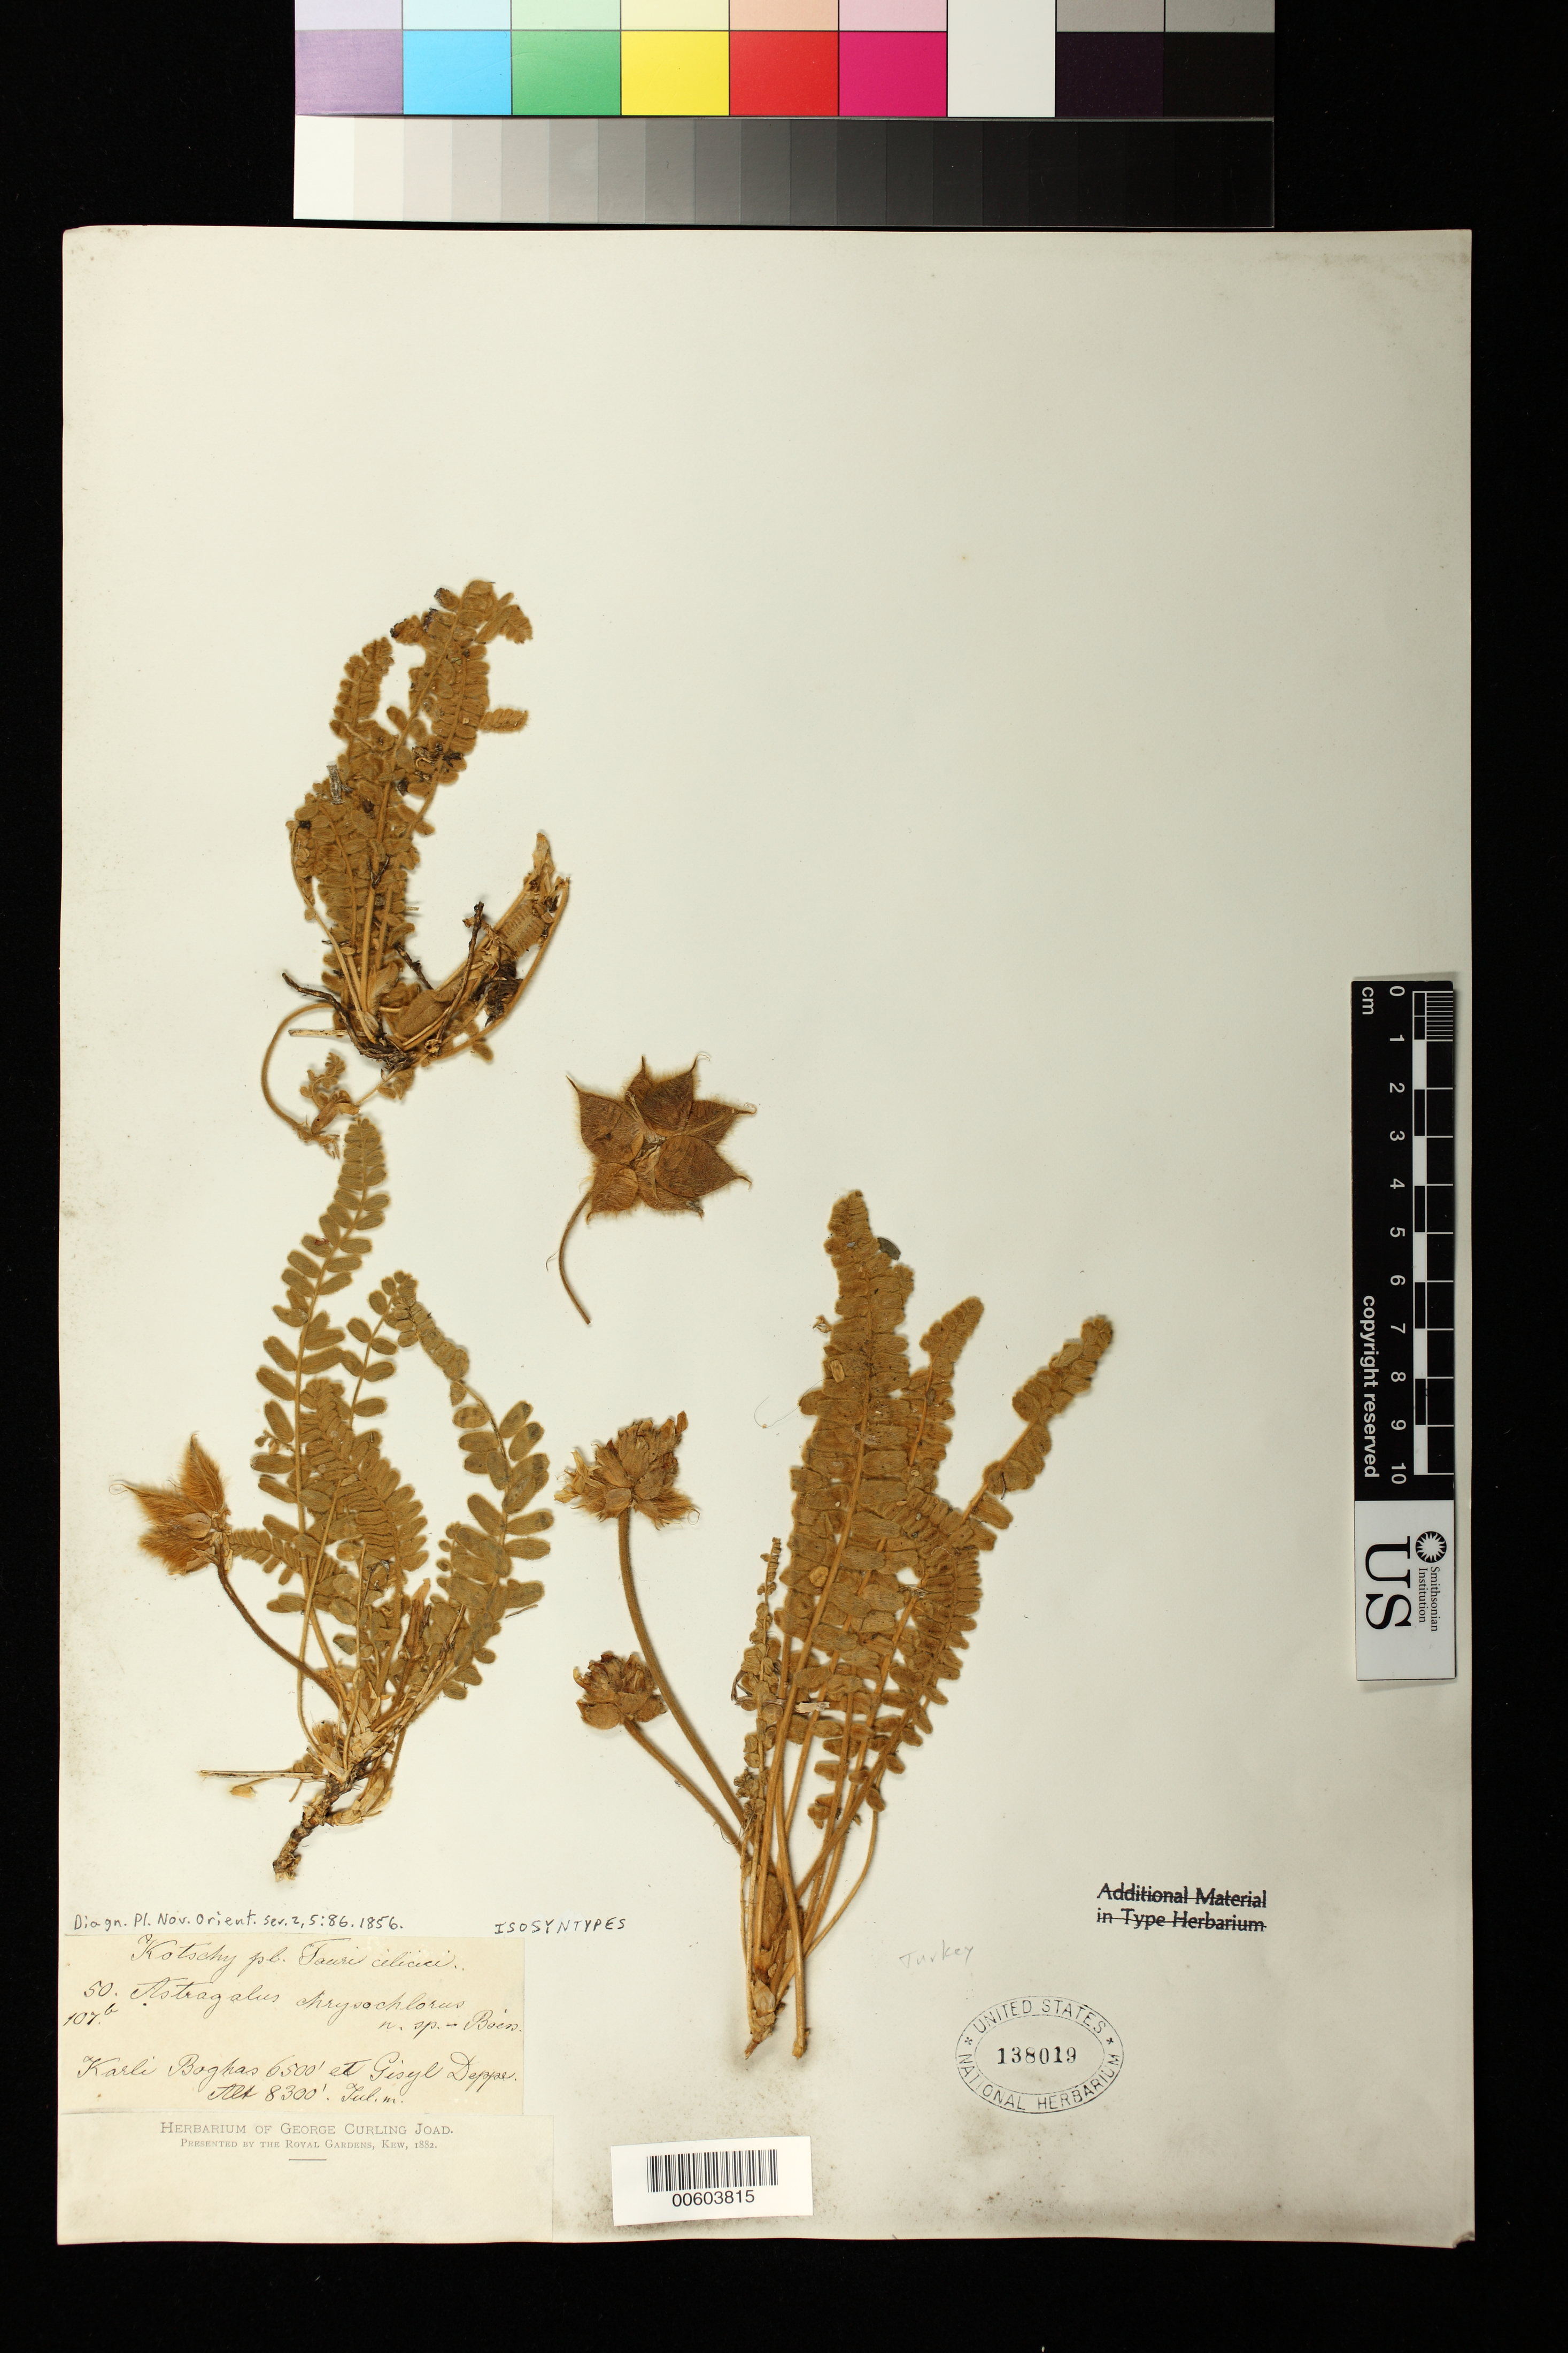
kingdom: Plantae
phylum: Tracheophyta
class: Magnoliopsida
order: Fabales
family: Fabaceae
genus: Astragalus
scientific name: Astragalus chrysochlorus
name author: Boiss. & Kotschy in Boiss.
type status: Isosyntype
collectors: K. G. Kotschy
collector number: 50 & 107b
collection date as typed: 03 Jul 1853 and 23 Jul 1853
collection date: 1853-07-03,1853-07-23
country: Turkey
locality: Iter Cilicicum in Tauri alpes "Bulgar Dagh". In rupestribus declivis Karli Boghas 6500 ped. et Gisyl Deppe 8300 ped.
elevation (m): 1981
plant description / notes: Sheet mounted with 2 different collections (=syntypes) according to label.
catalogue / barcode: US 138019